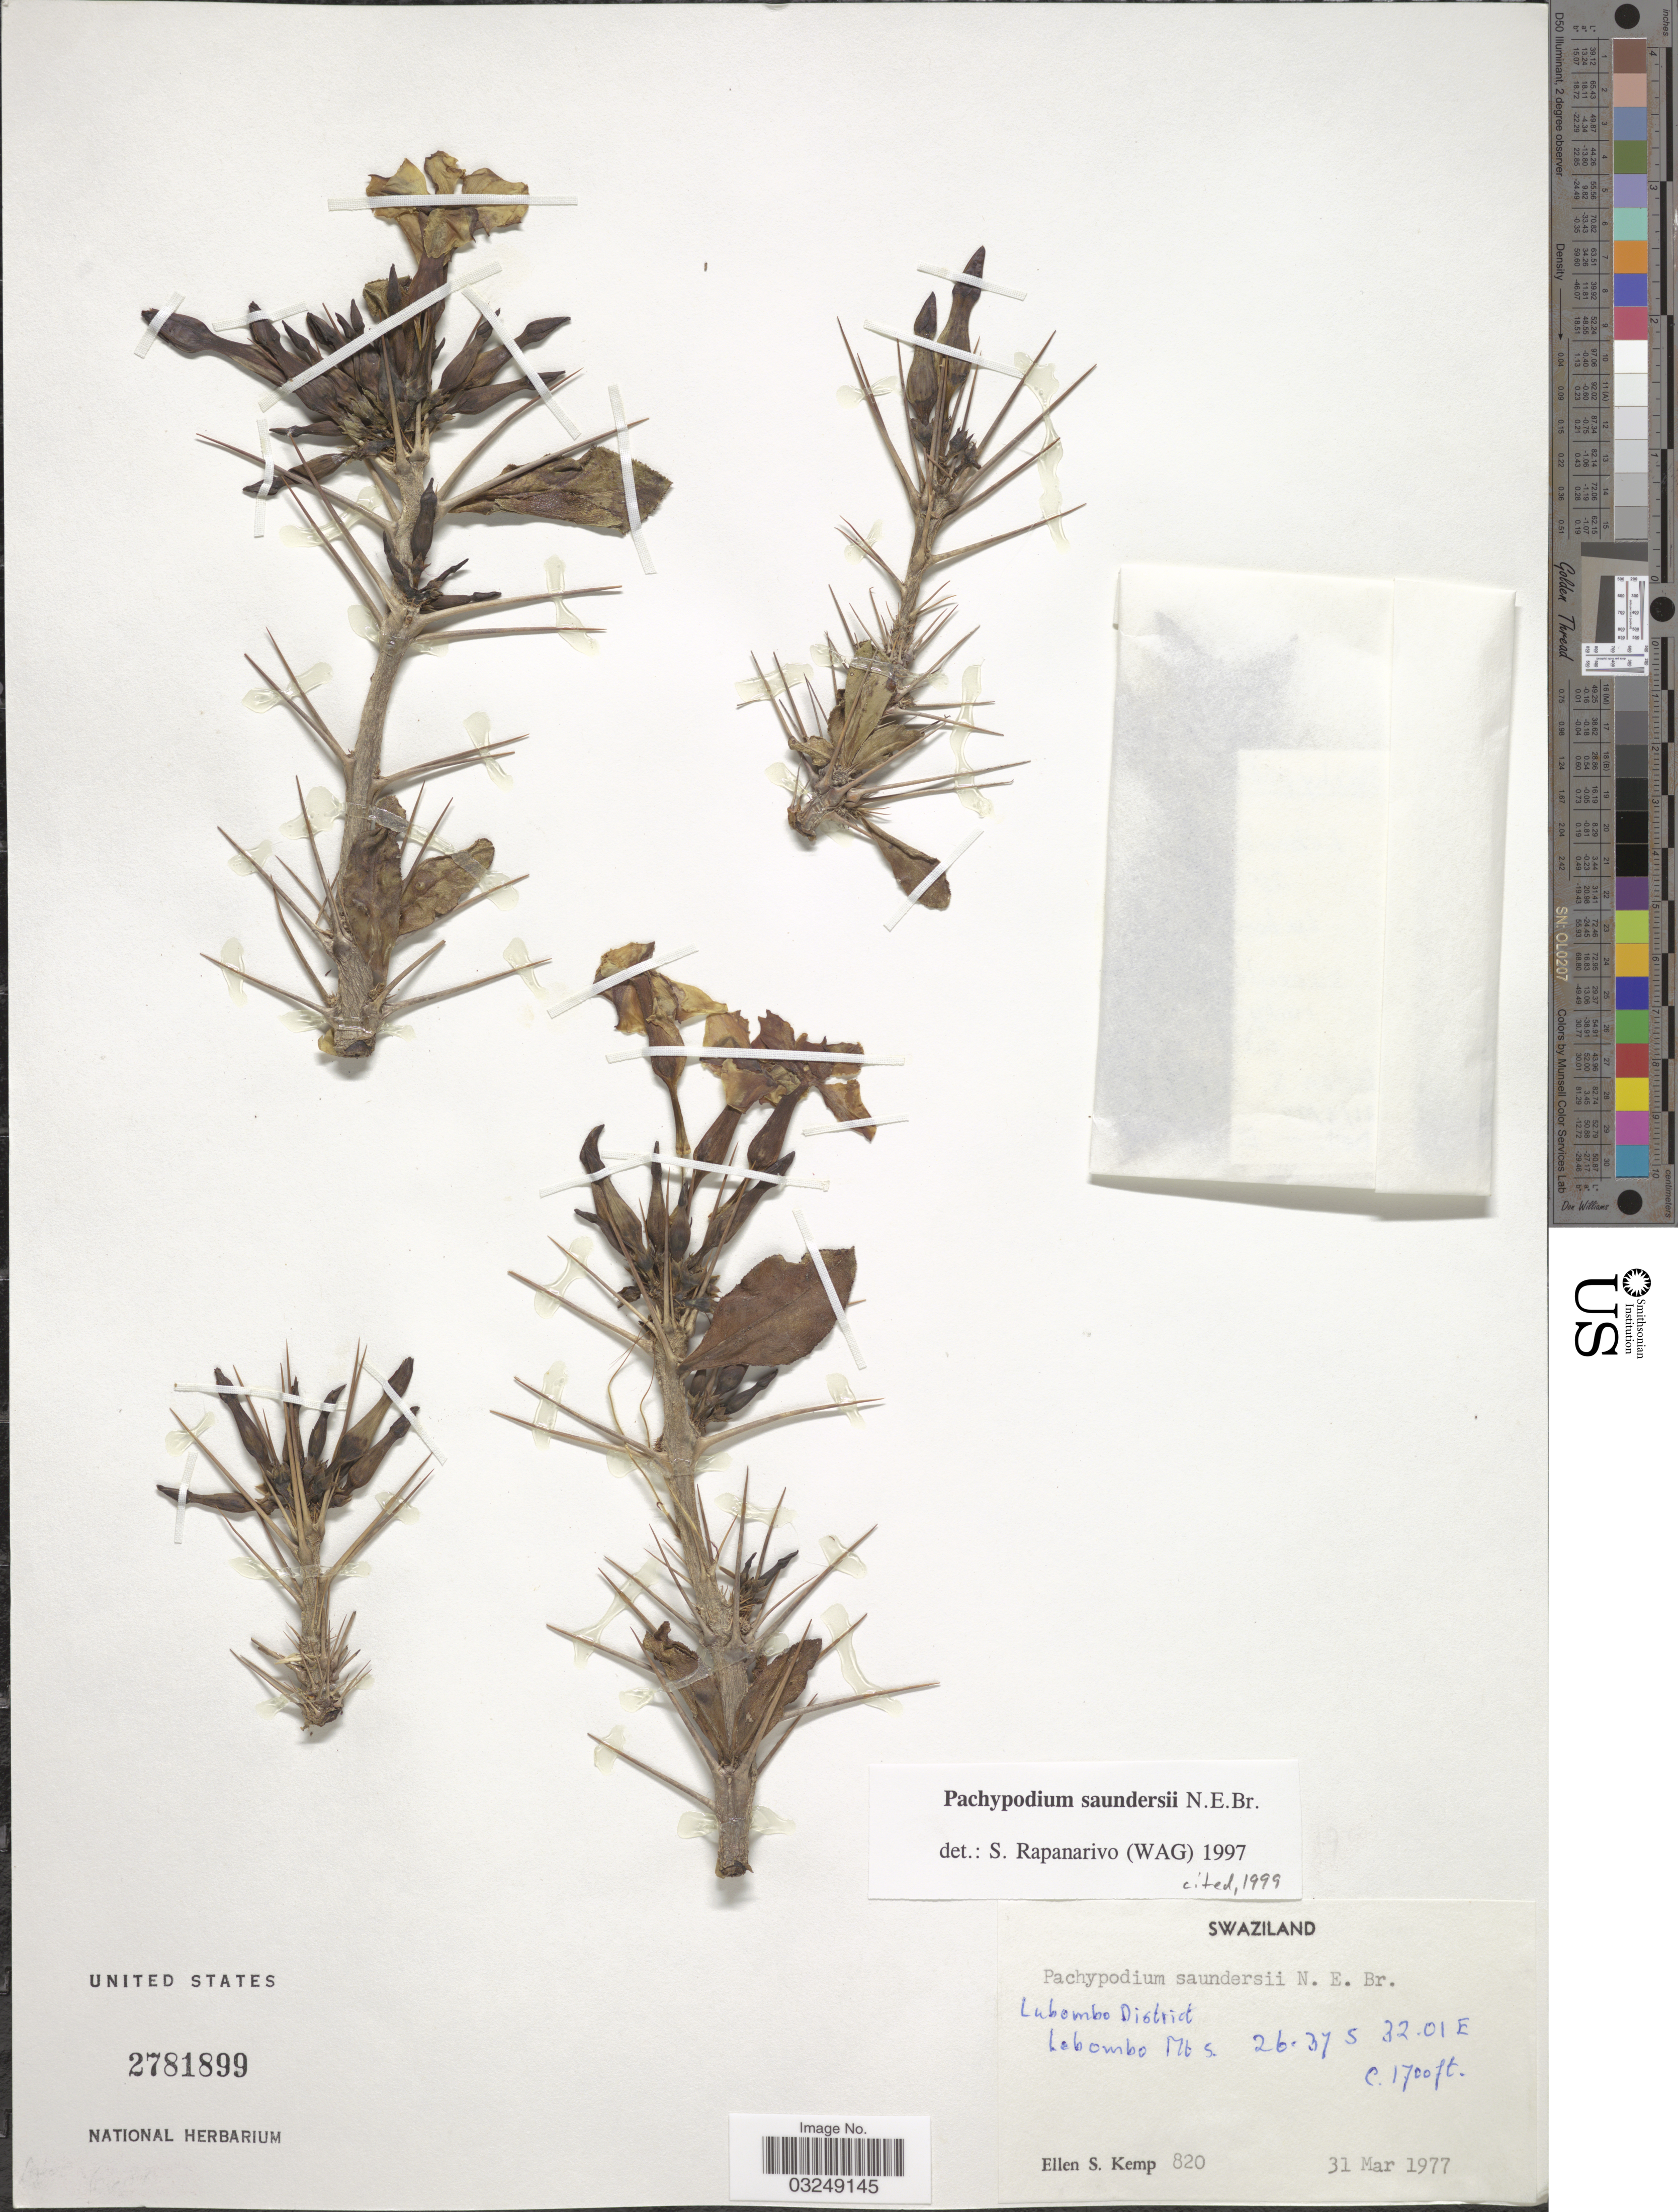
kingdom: Plantae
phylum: Tracheophyta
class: Magnoliopsida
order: Gentianales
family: Apocynaceae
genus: Pachypodium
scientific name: Pachypodium saundersii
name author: N.E. Br.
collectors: E. S. Kemp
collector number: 820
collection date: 1977-03-31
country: Eswatini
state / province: Lubombo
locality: Lubombo District. Labombo Mts.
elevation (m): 518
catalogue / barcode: US 2781899